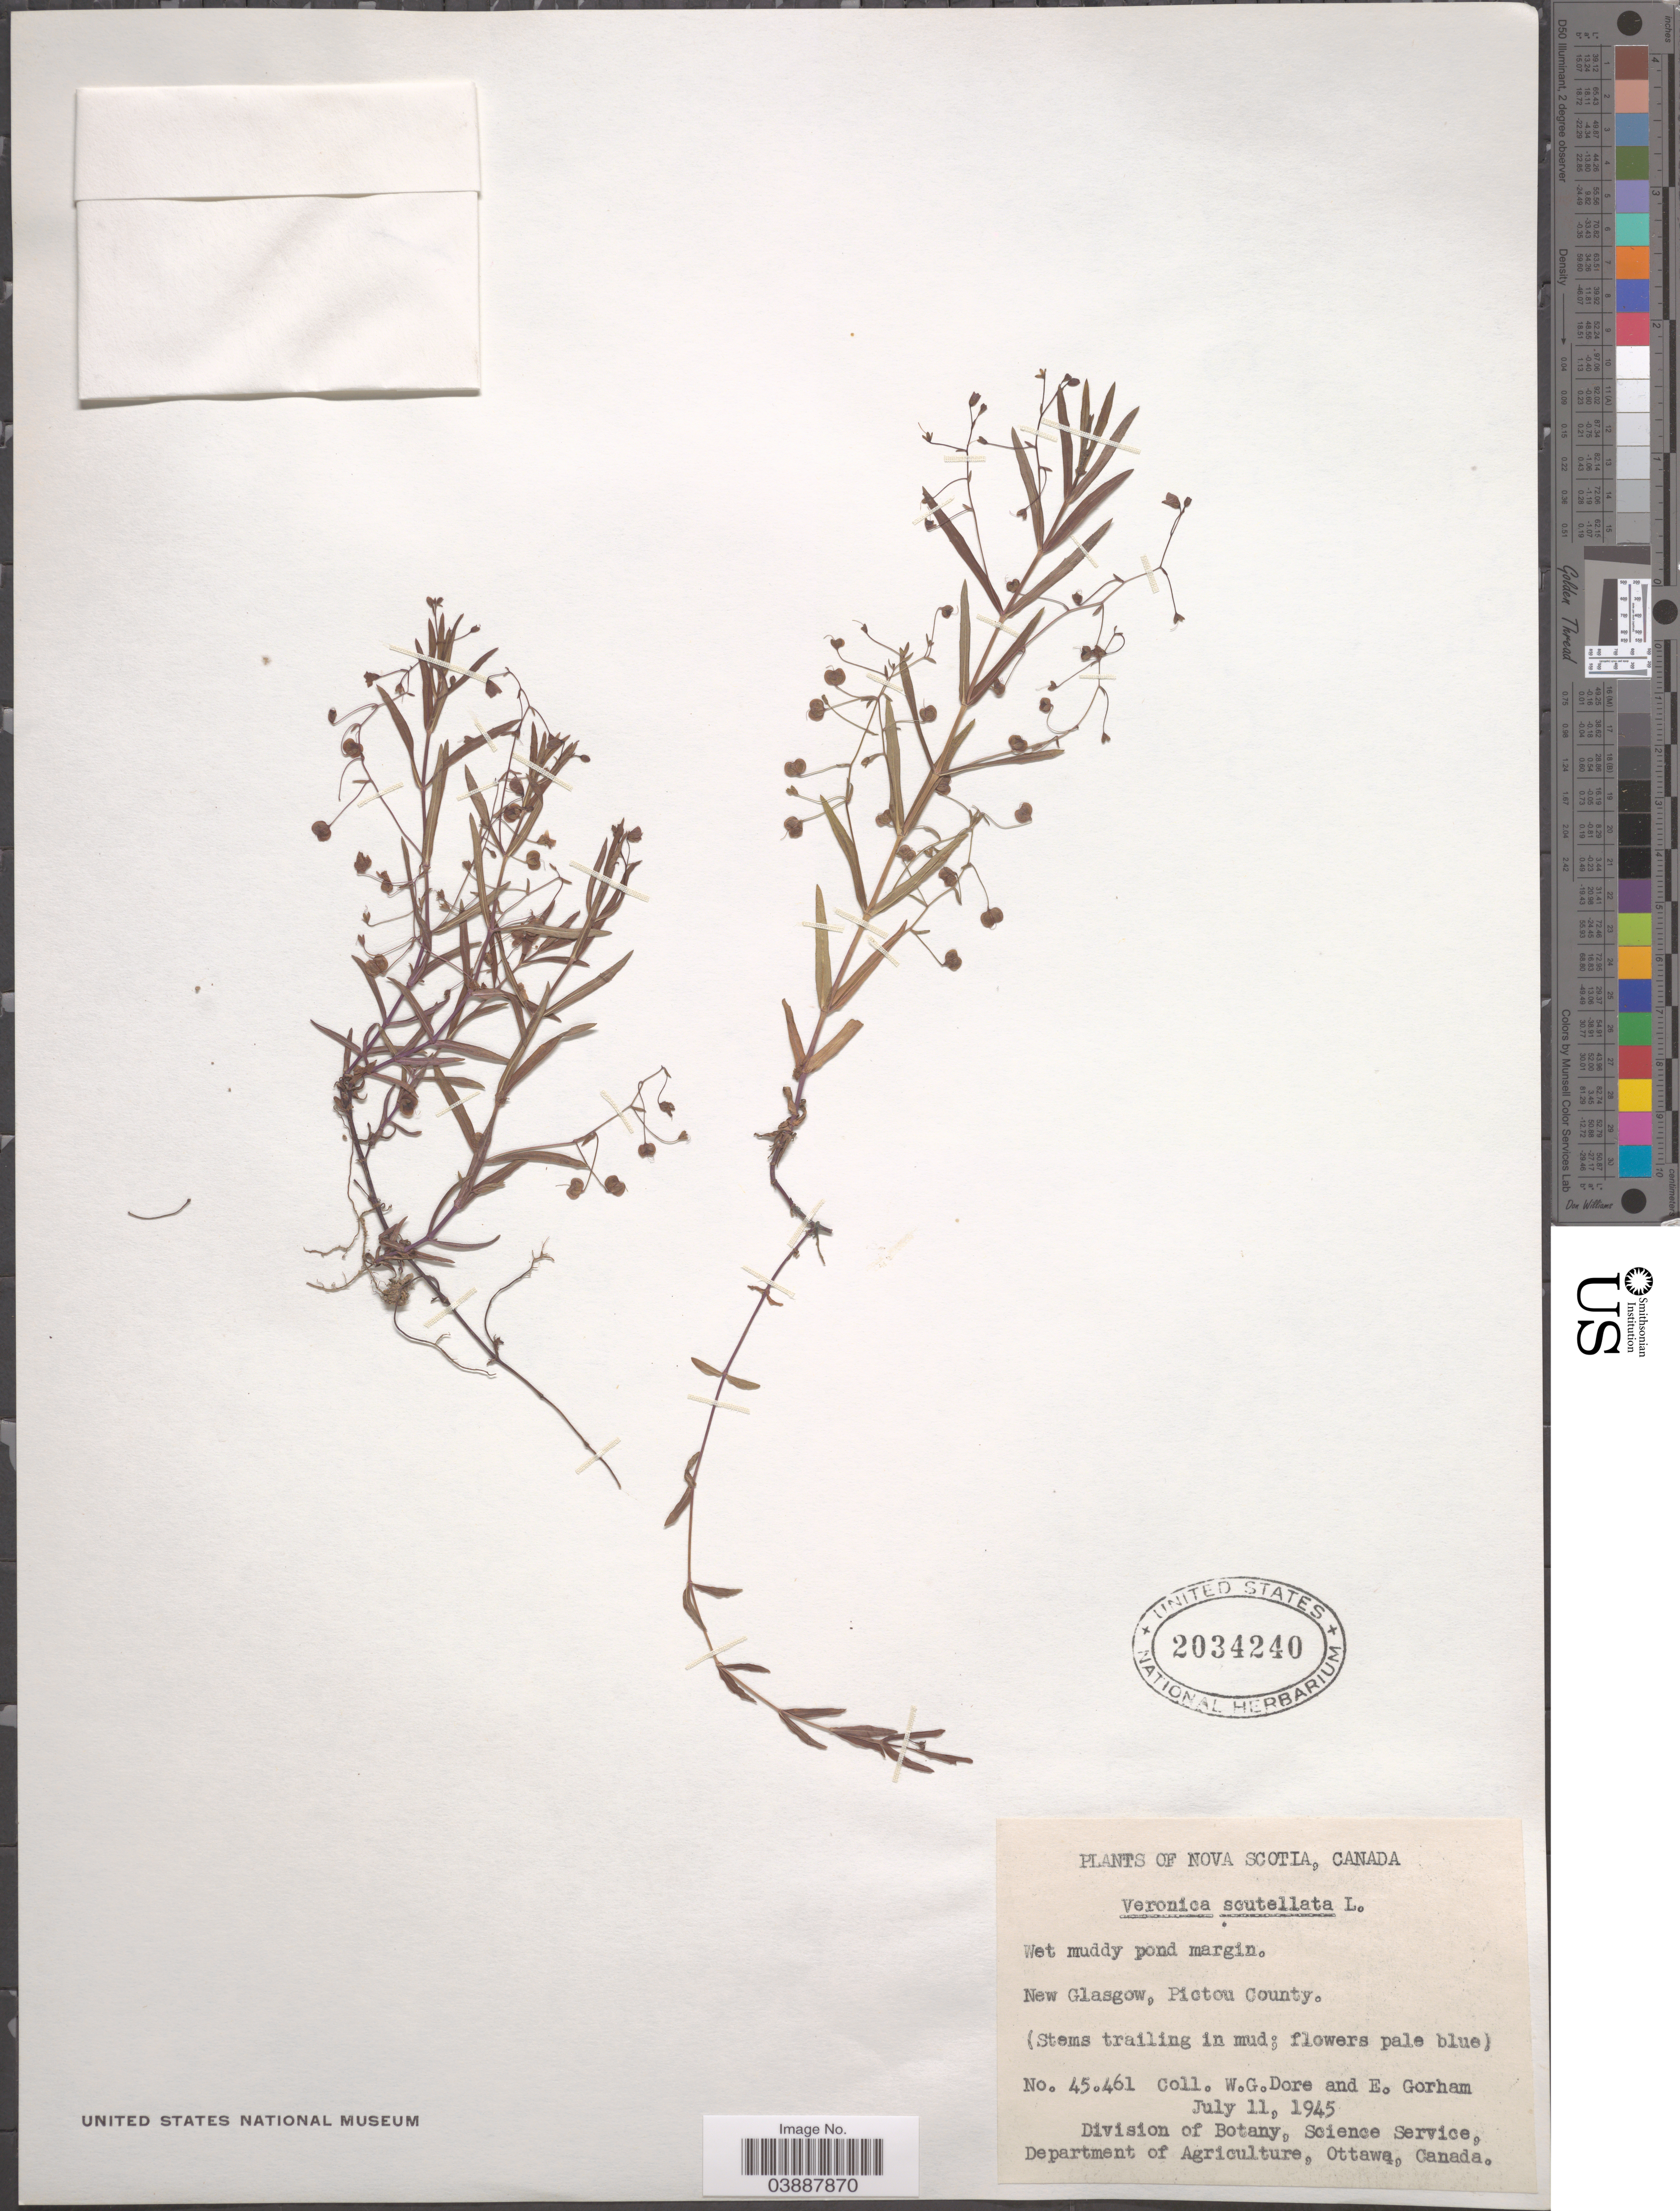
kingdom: Plantae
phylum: Tracheophyta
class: Magnoliopsida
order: Lamiales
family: Plantaginaceae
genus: Veronica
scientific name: Veronica scutellata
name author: L.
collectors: W. Dore & E. Gorham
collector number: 45461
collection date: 1945-07-11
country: Canada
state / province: Nova Scotia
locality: New Glasgow, Pictou County.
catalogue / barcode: US 2034240